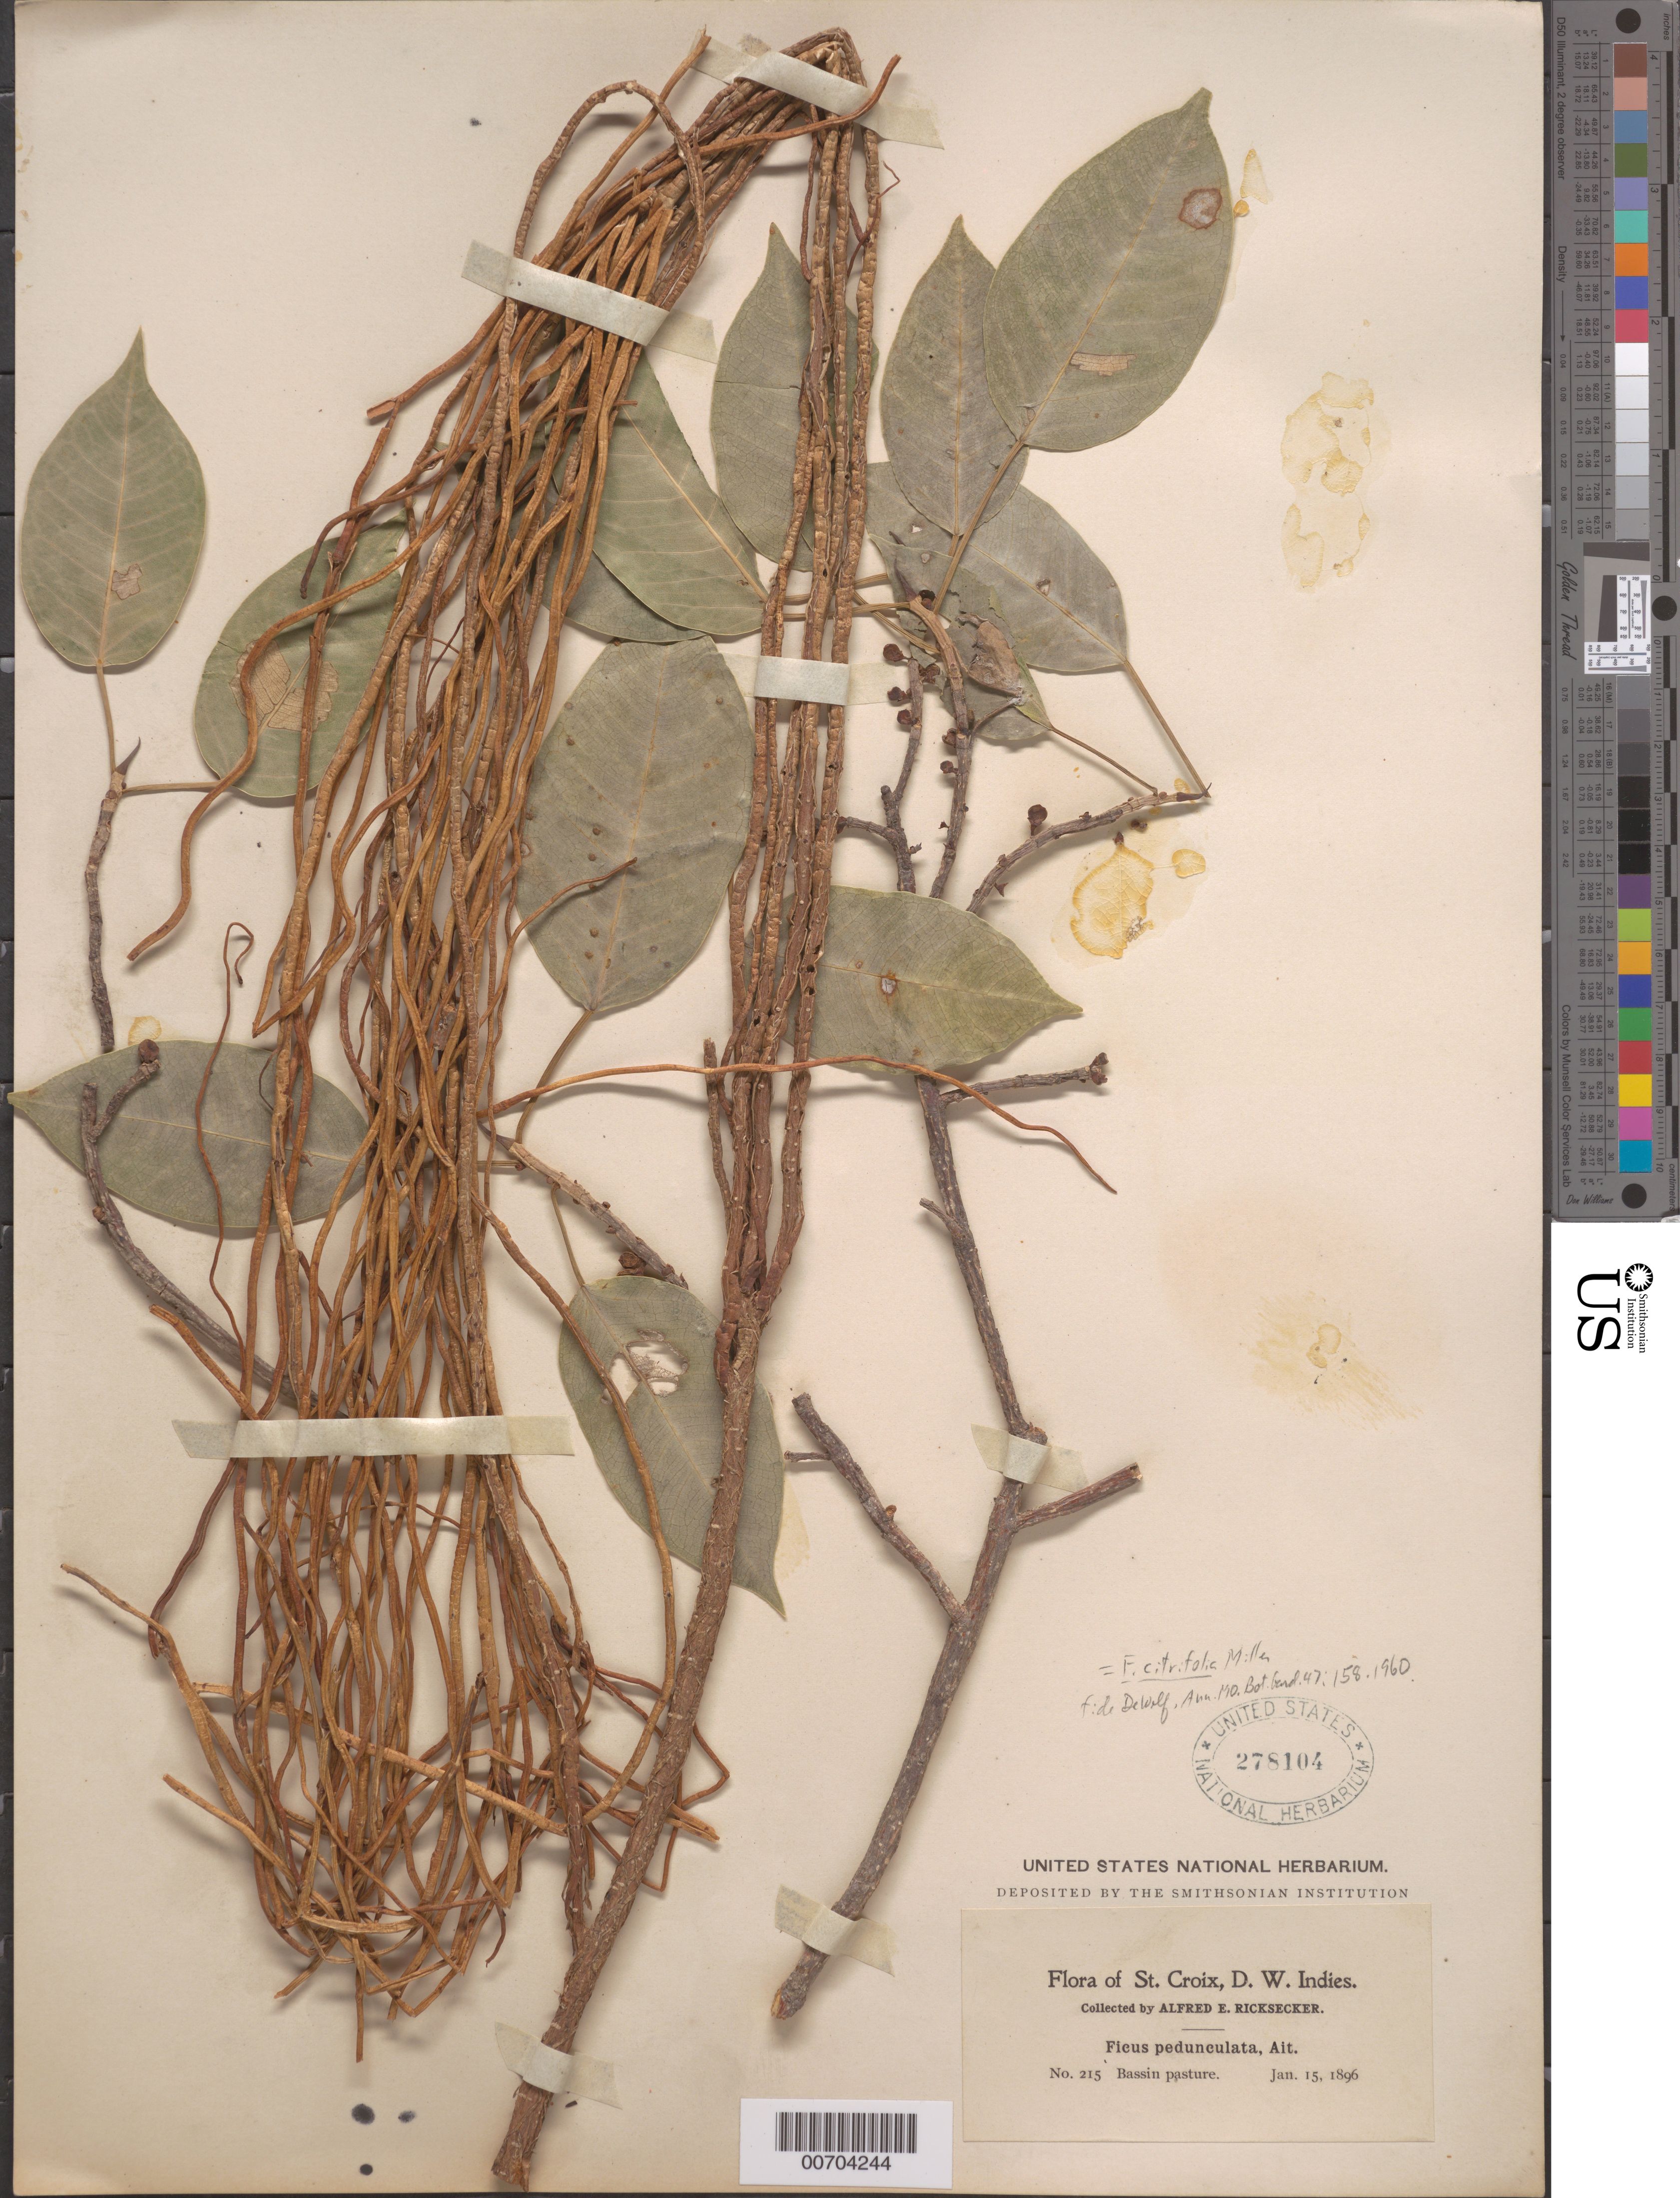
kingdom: Plantae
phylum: Tracheophyta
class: Magnoliopsida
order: Rosales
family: Moraceae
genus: Ficus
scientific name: Ficus citrifolia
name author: Mill.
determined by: DeWolf, Gordon Parker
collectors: A. E. Ricksecker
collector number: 215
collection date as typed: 15 Jan 1896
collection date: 1896-01-15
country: U.S. Virgin Islands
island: St. Croix Island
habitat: Bassin pasture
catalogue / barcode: US 278104